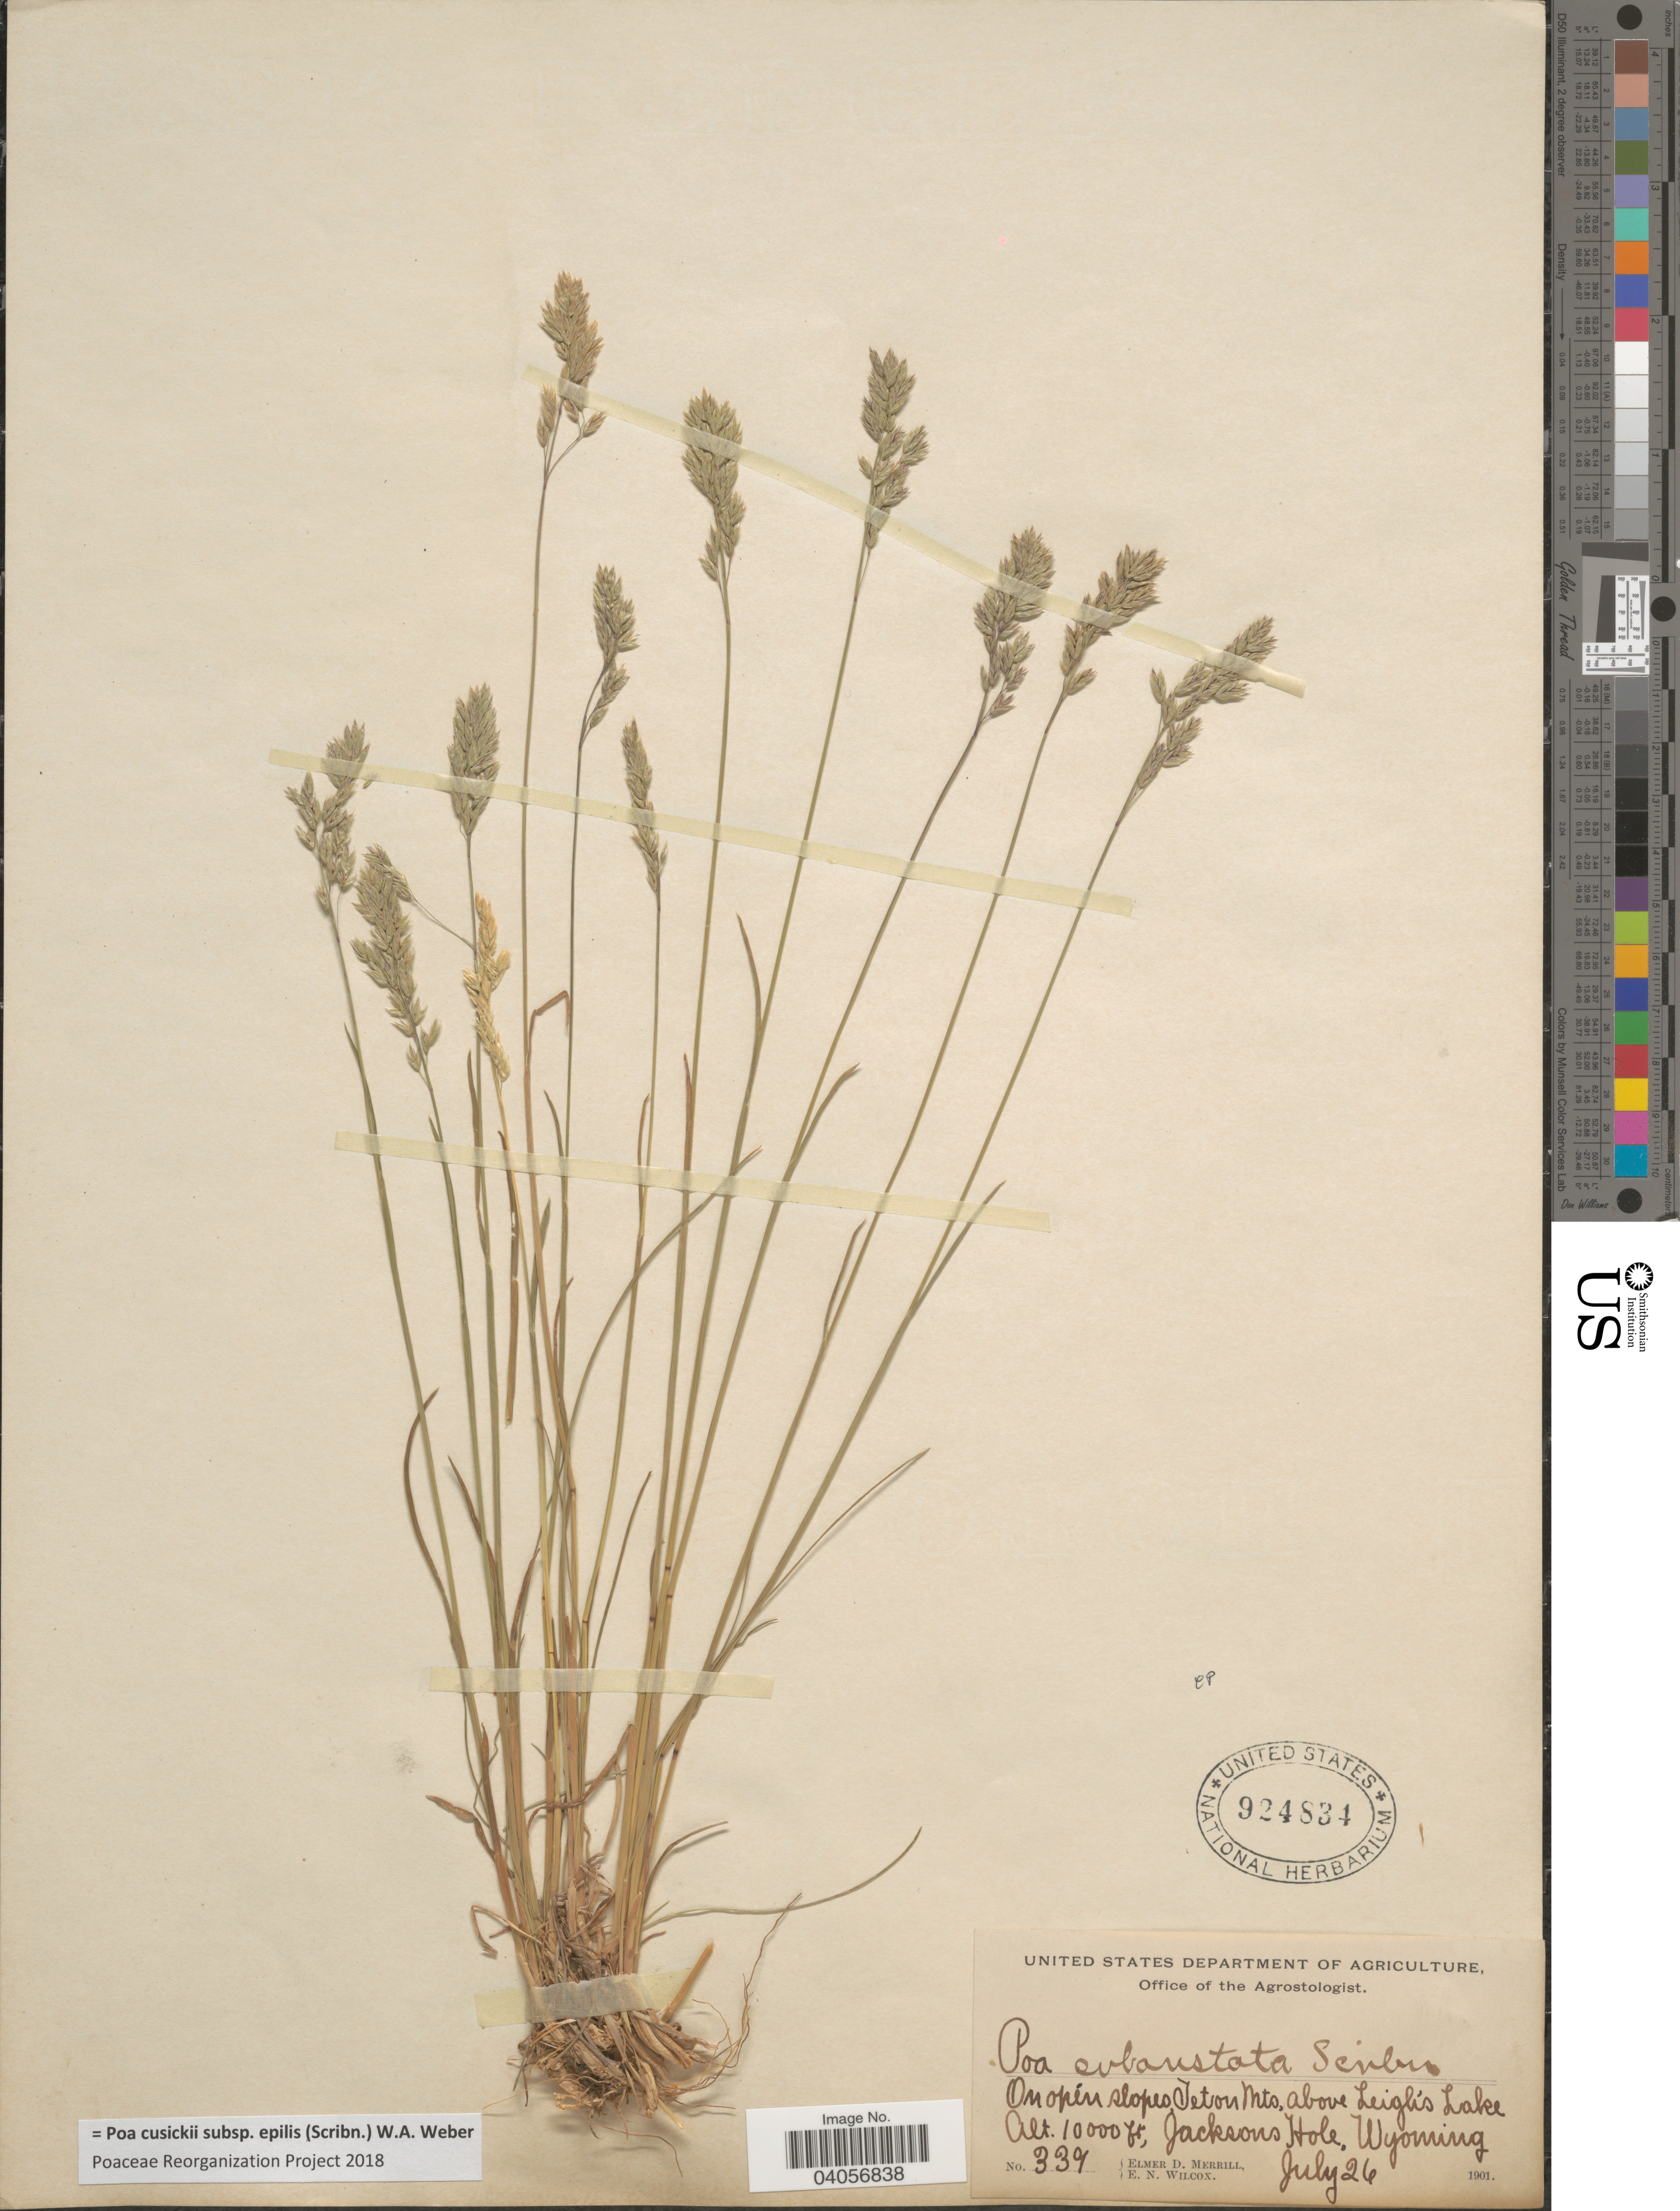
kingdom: Plantae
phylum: Tracheophyta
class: Liliopsida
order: Poales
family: Poaceae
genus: Poa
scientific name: Poa cusickii subsp. epilis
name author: (Scribn.) W.A. Weber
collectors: E. D. Merrill & E. Wilcox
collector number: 339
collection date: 1901-07-26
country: United States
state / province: Wyoming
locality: On open slopes Teton Mts, above Leigh's Lake, Jacksons Hole.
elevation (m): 3048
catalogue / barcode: US 924834